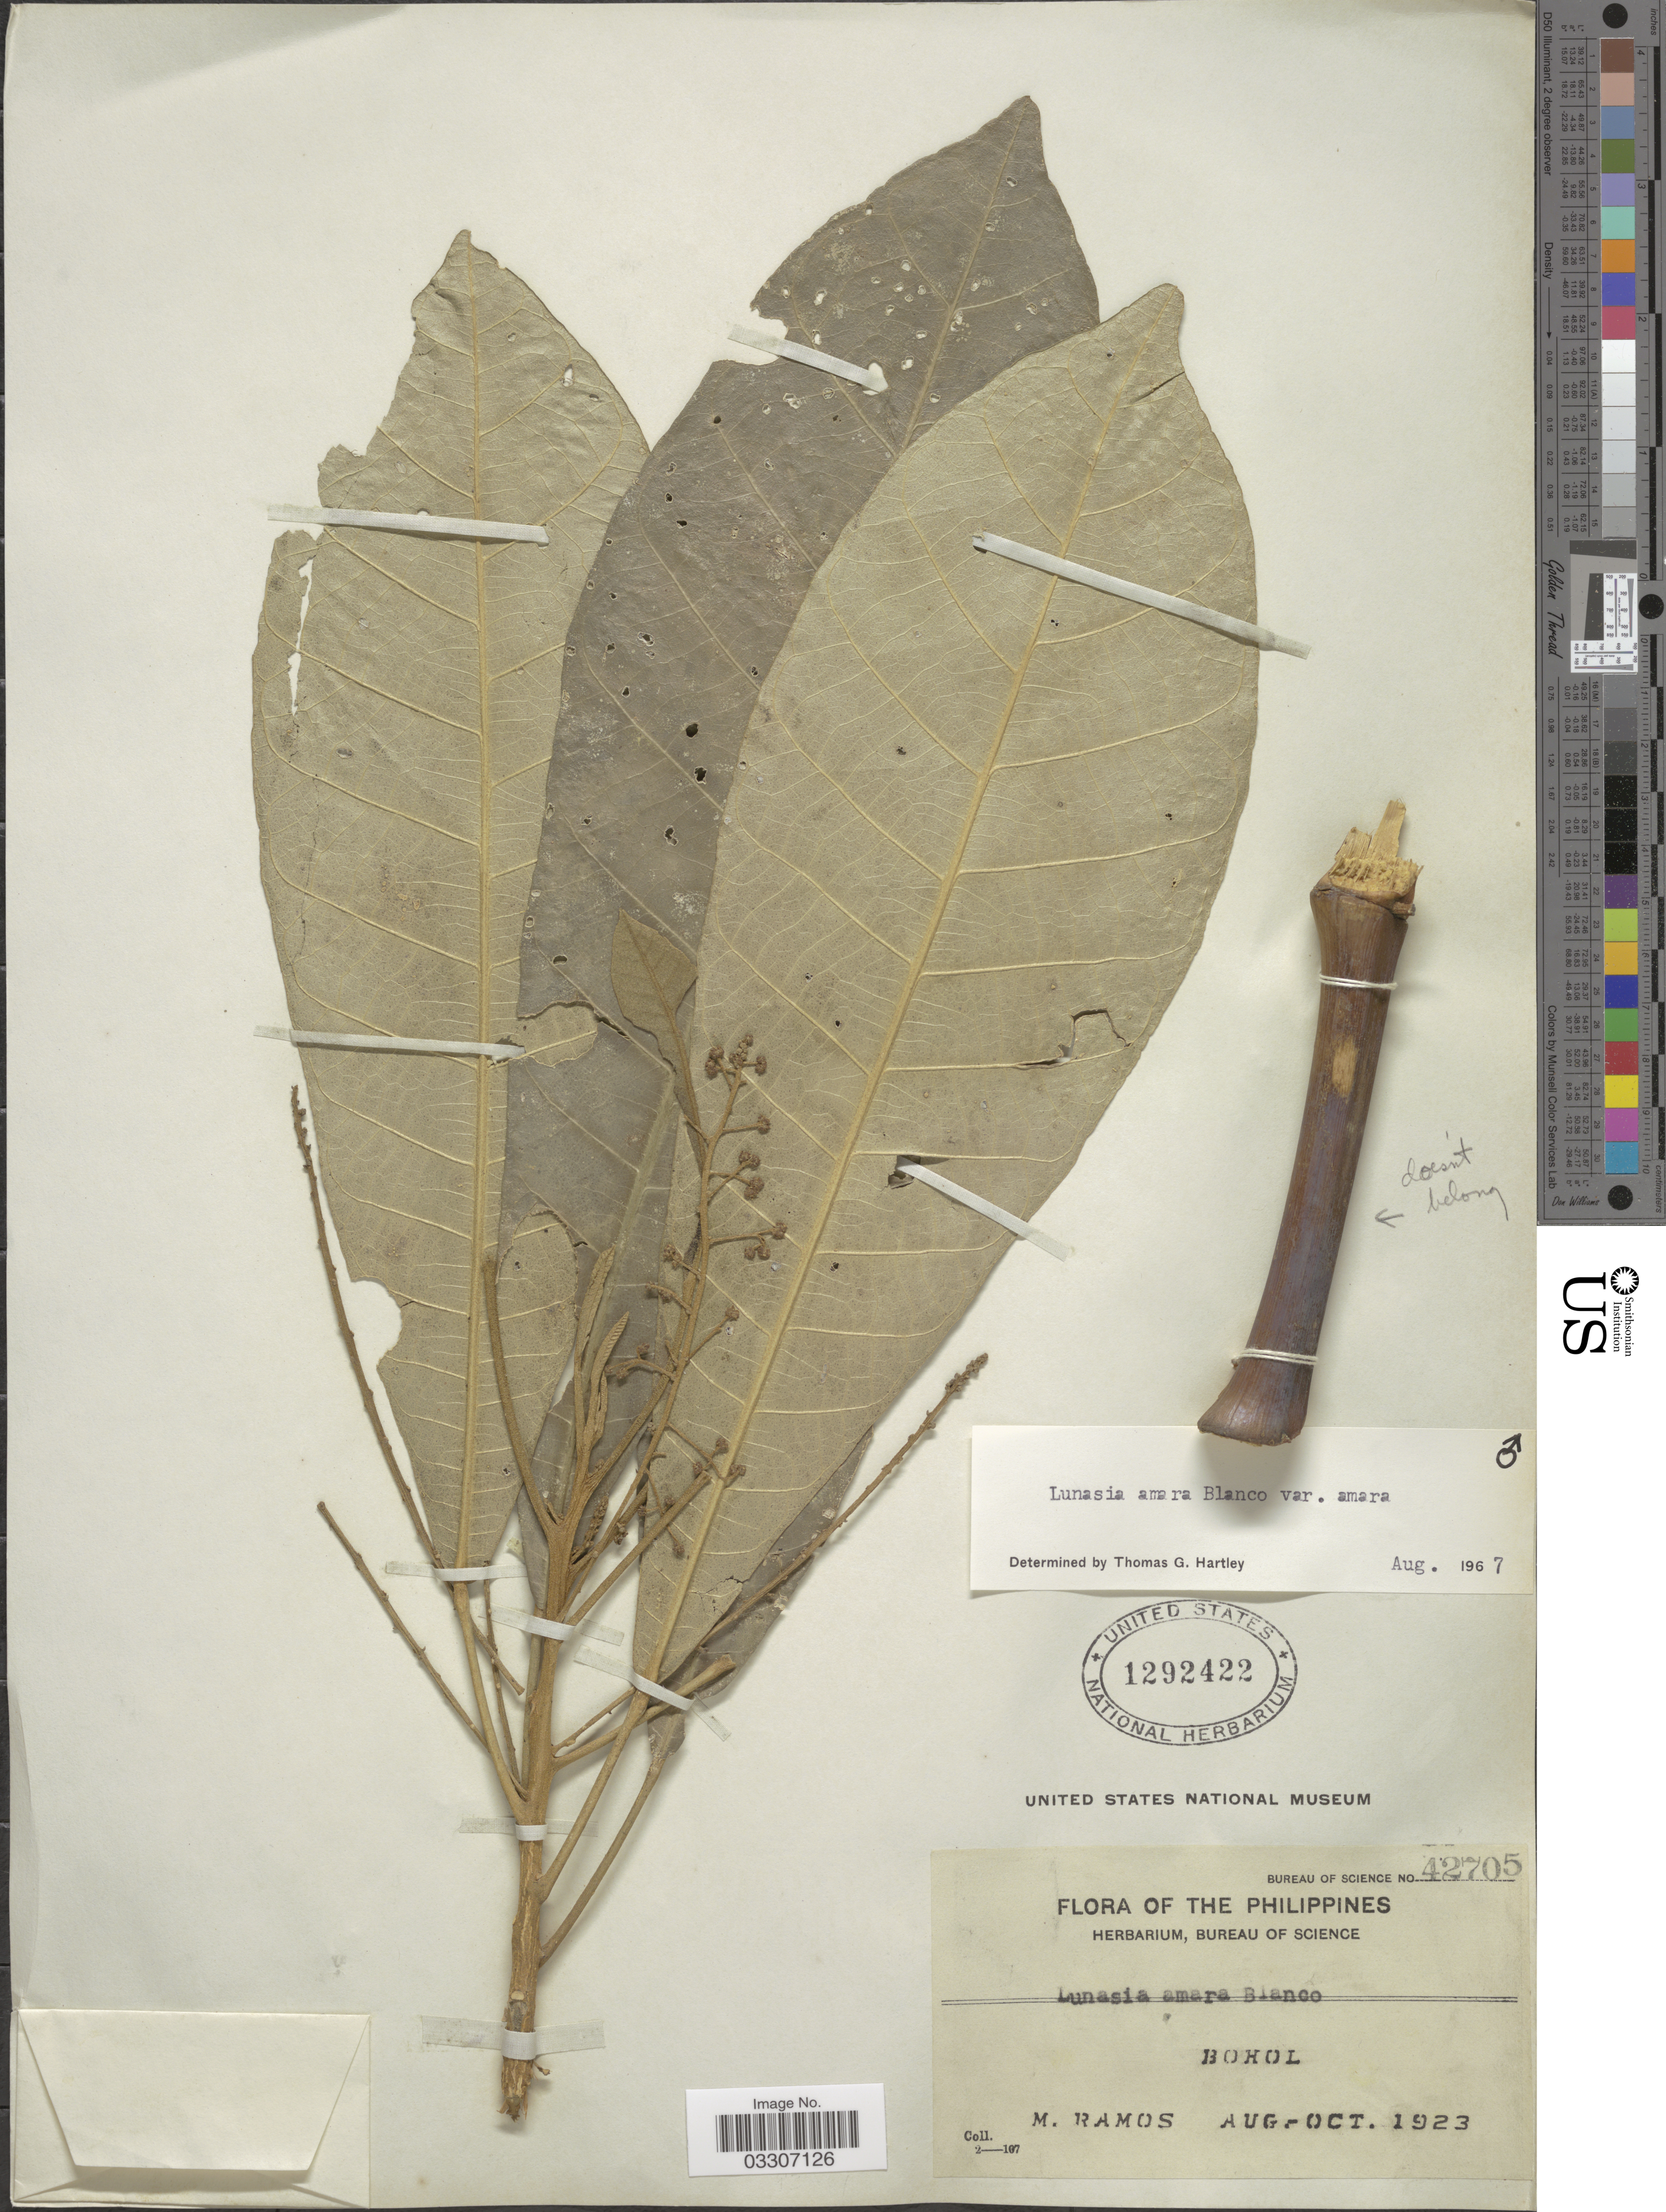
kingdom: Plantae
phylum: Tracheophyta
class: Magnoliopsida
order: Sapindales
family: Rutaceae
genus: Lunasia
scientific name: Lunasia amara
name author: Blanco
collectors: M. Ramos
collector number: Bureau of Science 42705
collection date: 1923-08/1923-10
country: Philippines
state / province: Central Visayas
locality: Bohol.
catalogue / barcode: US 1292422